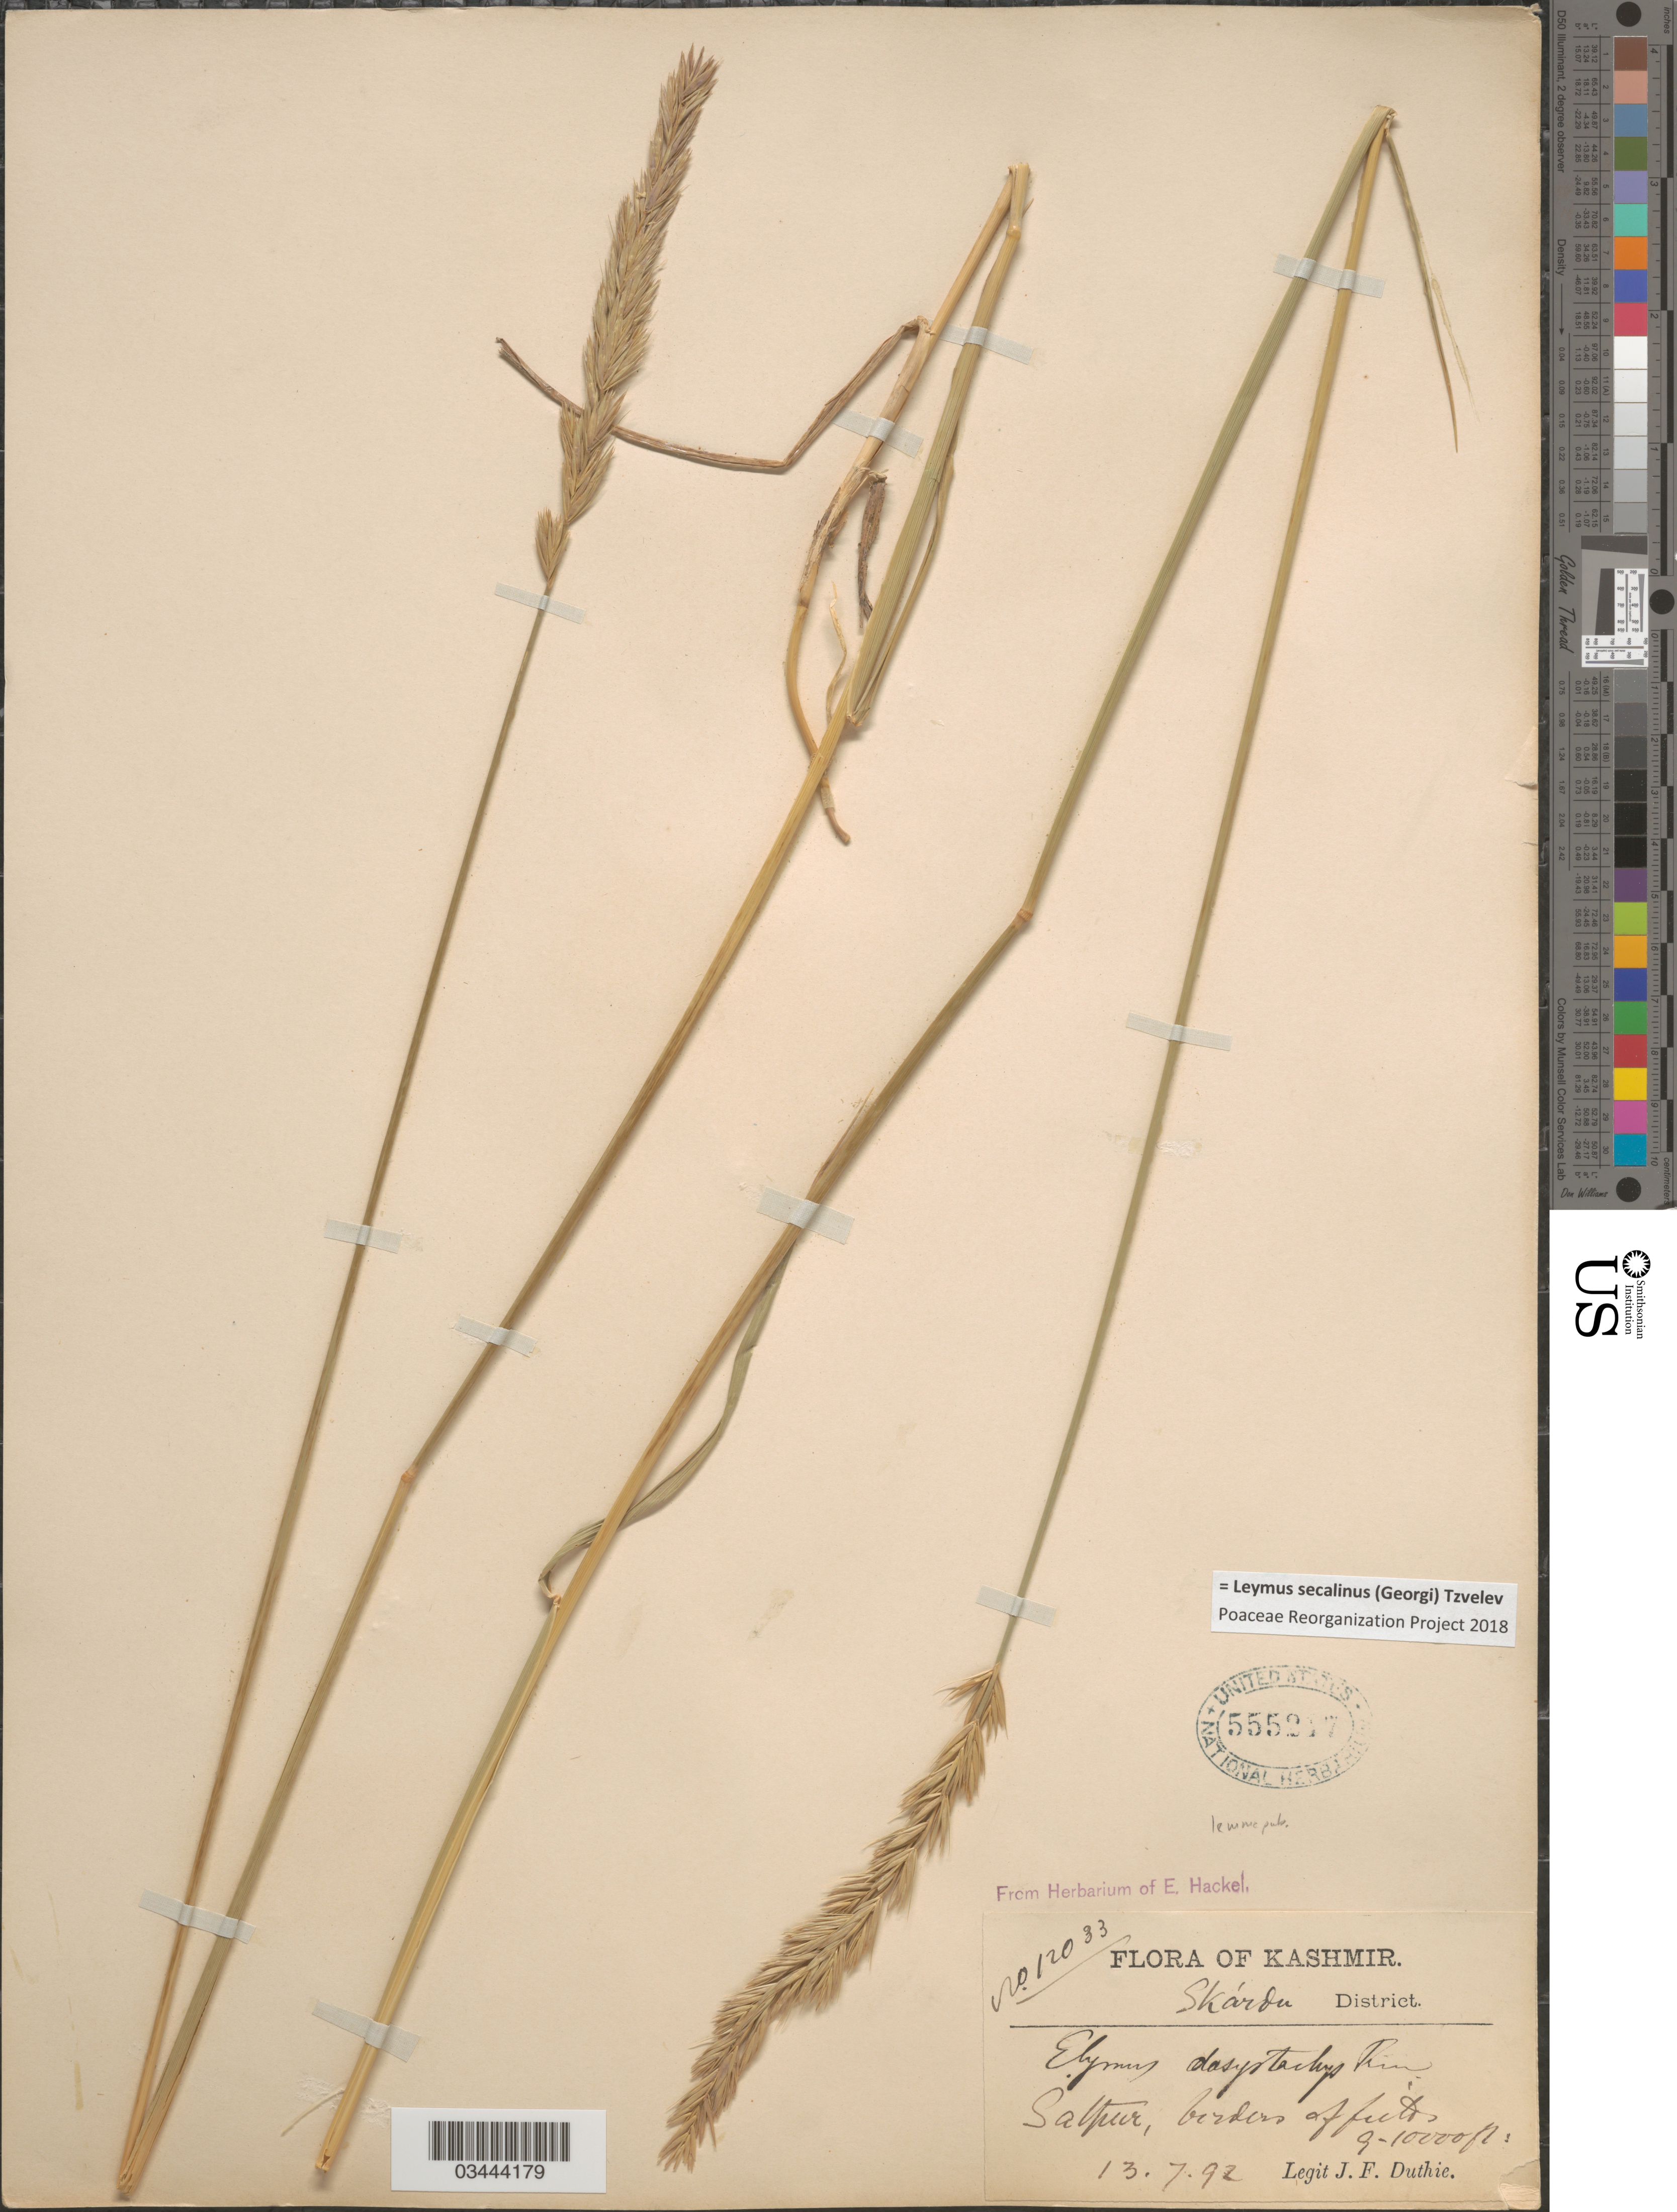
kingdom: Plantae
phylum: Tracheophyta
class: Liliopsida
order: Poales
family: Poaceae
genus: Leymus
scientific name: Leymus secalinus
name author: (Georgi) Tzvelev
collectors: J. F. Duthie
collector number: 12033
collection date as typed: Transcribed d/m/y: 13/7/92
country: India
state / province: Jammu and Kashmir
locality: Skárdu District. Saltpur, borders of fields. Kashmir.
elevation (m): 2743